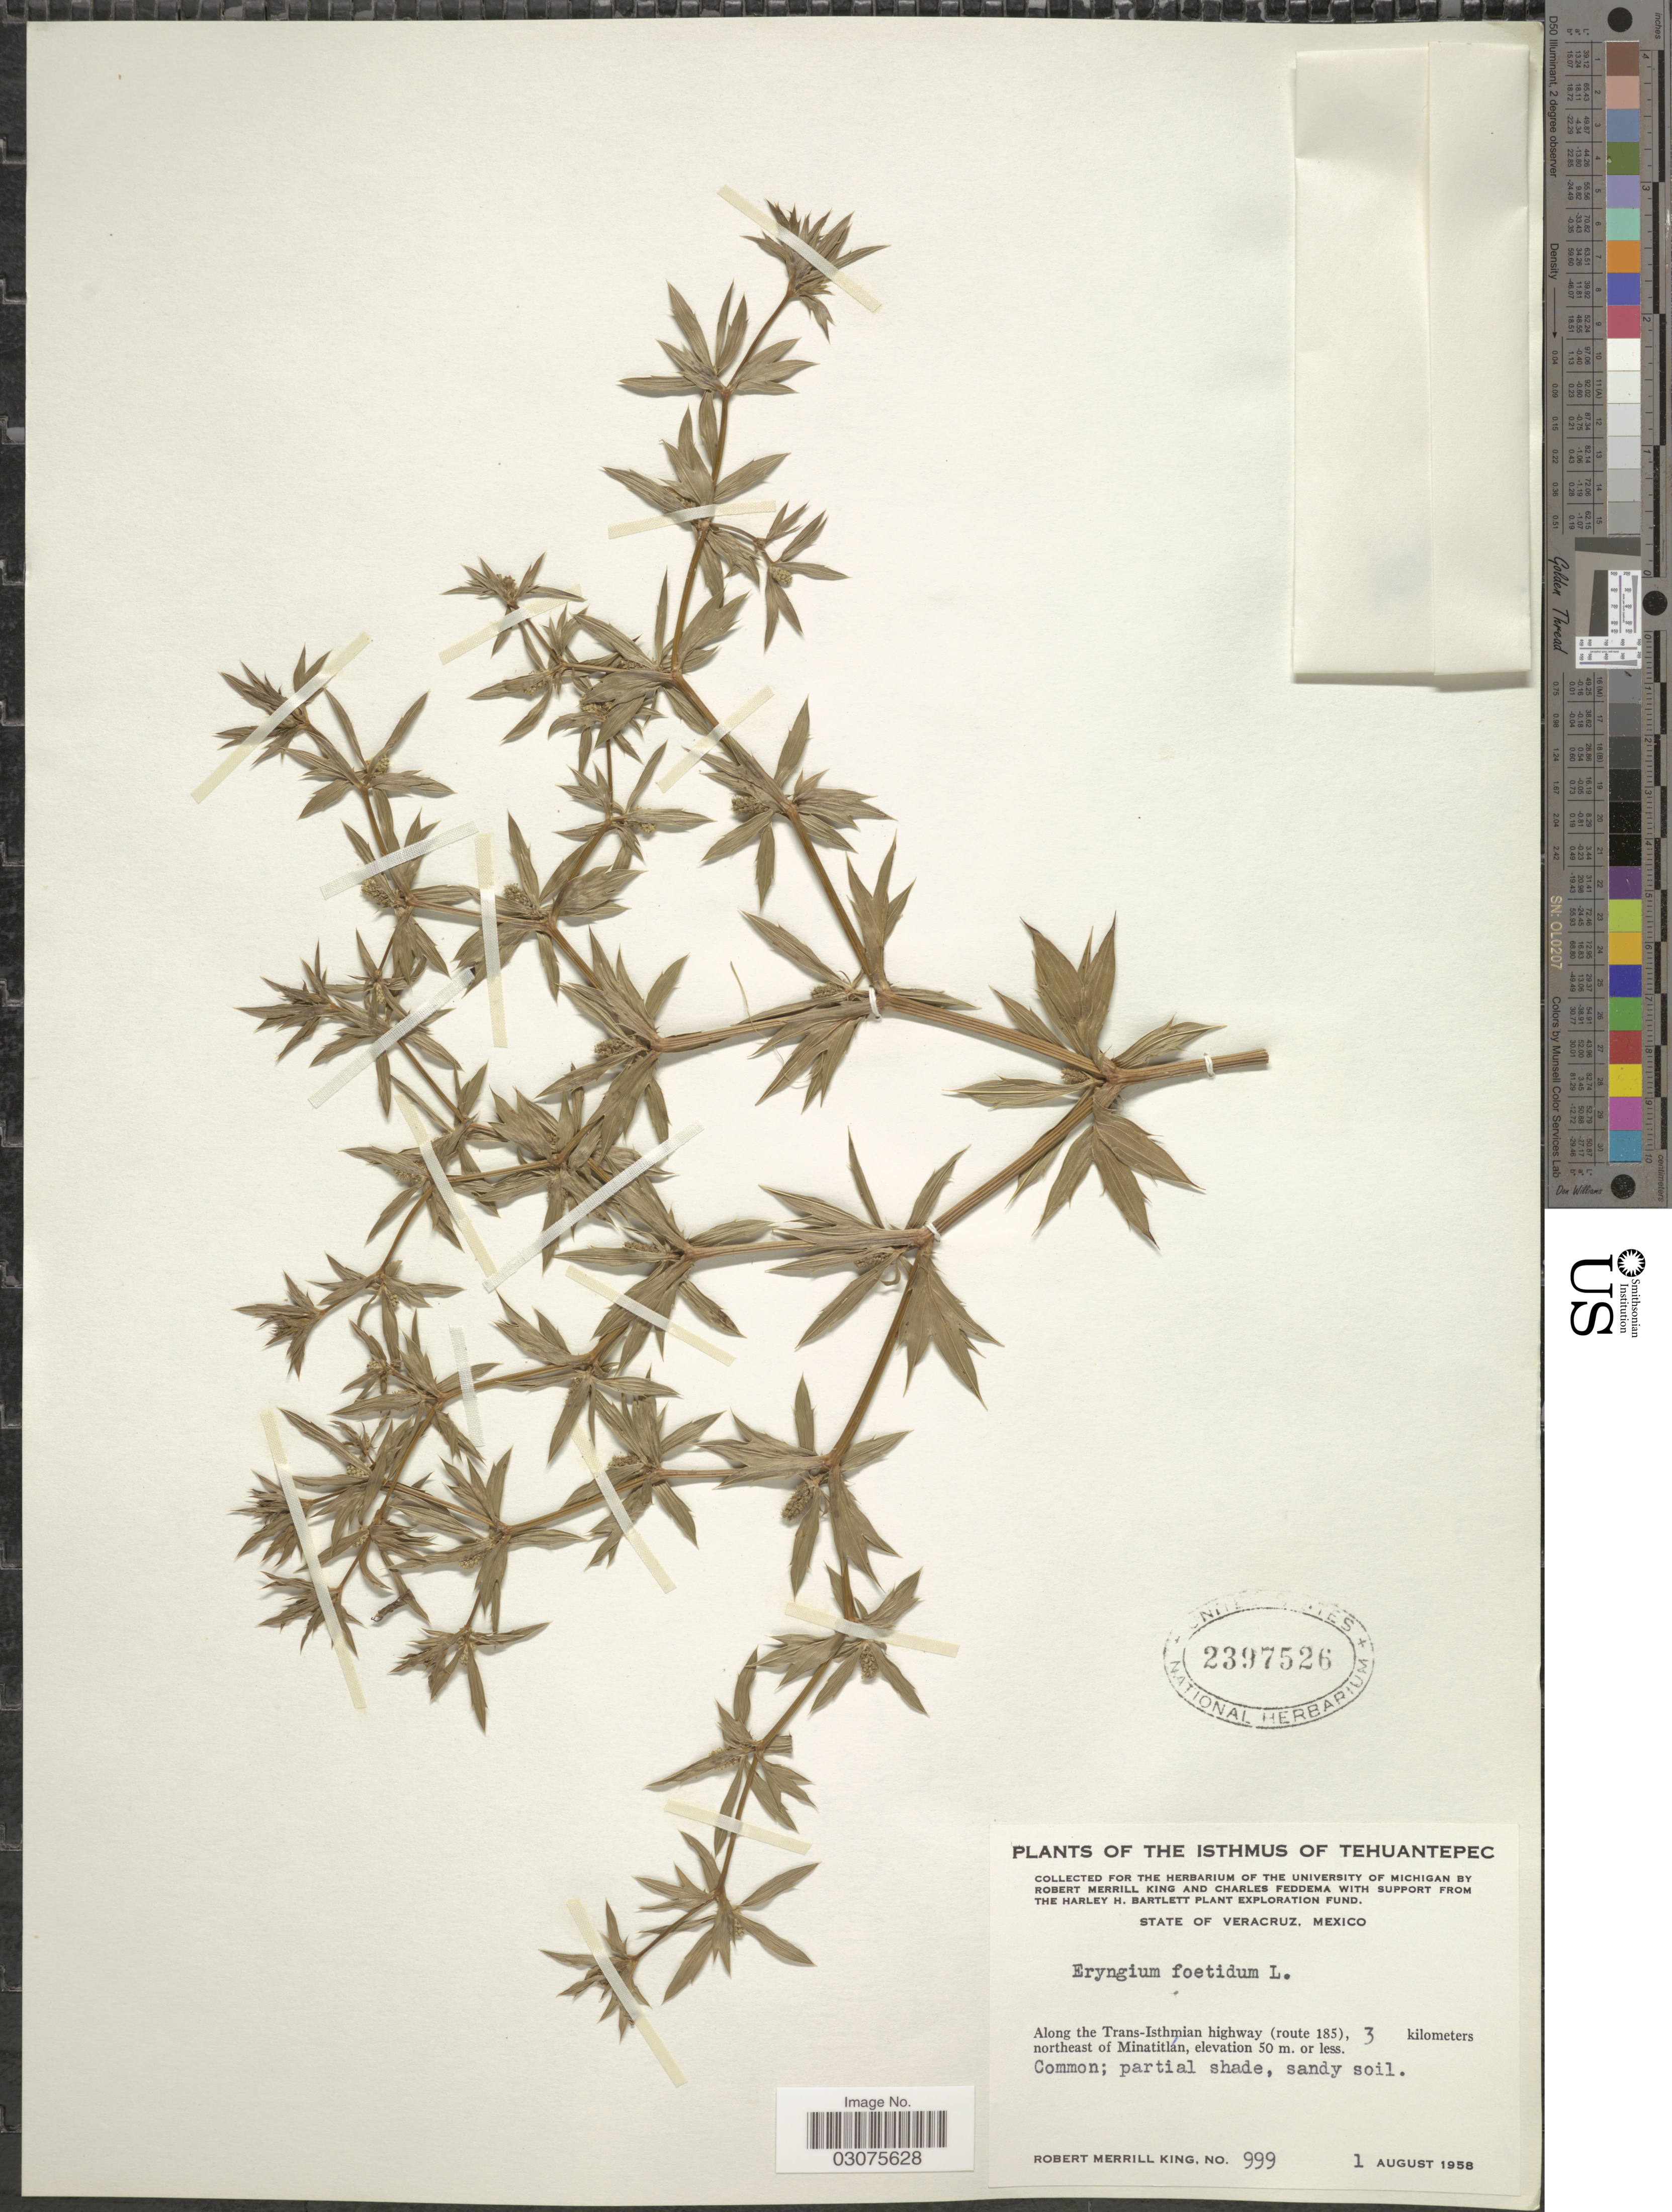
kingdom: Plantae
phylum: Tracheophyta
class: Magnoliopsida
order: Apiales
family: Apiaceae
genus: Eryngium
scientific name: Eryngium foetidum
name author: L.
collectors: R. M. King & C. Feddema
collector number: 999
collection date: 1958-08-01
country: Mexico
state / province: Veracruz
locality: Isthmus of Tehuantepec. State of Veracruz. Along the Trans-Isthmian highway (route 185), 3 kilometers northeast of Minatitlán.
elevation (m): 50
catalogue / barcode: US 2397526